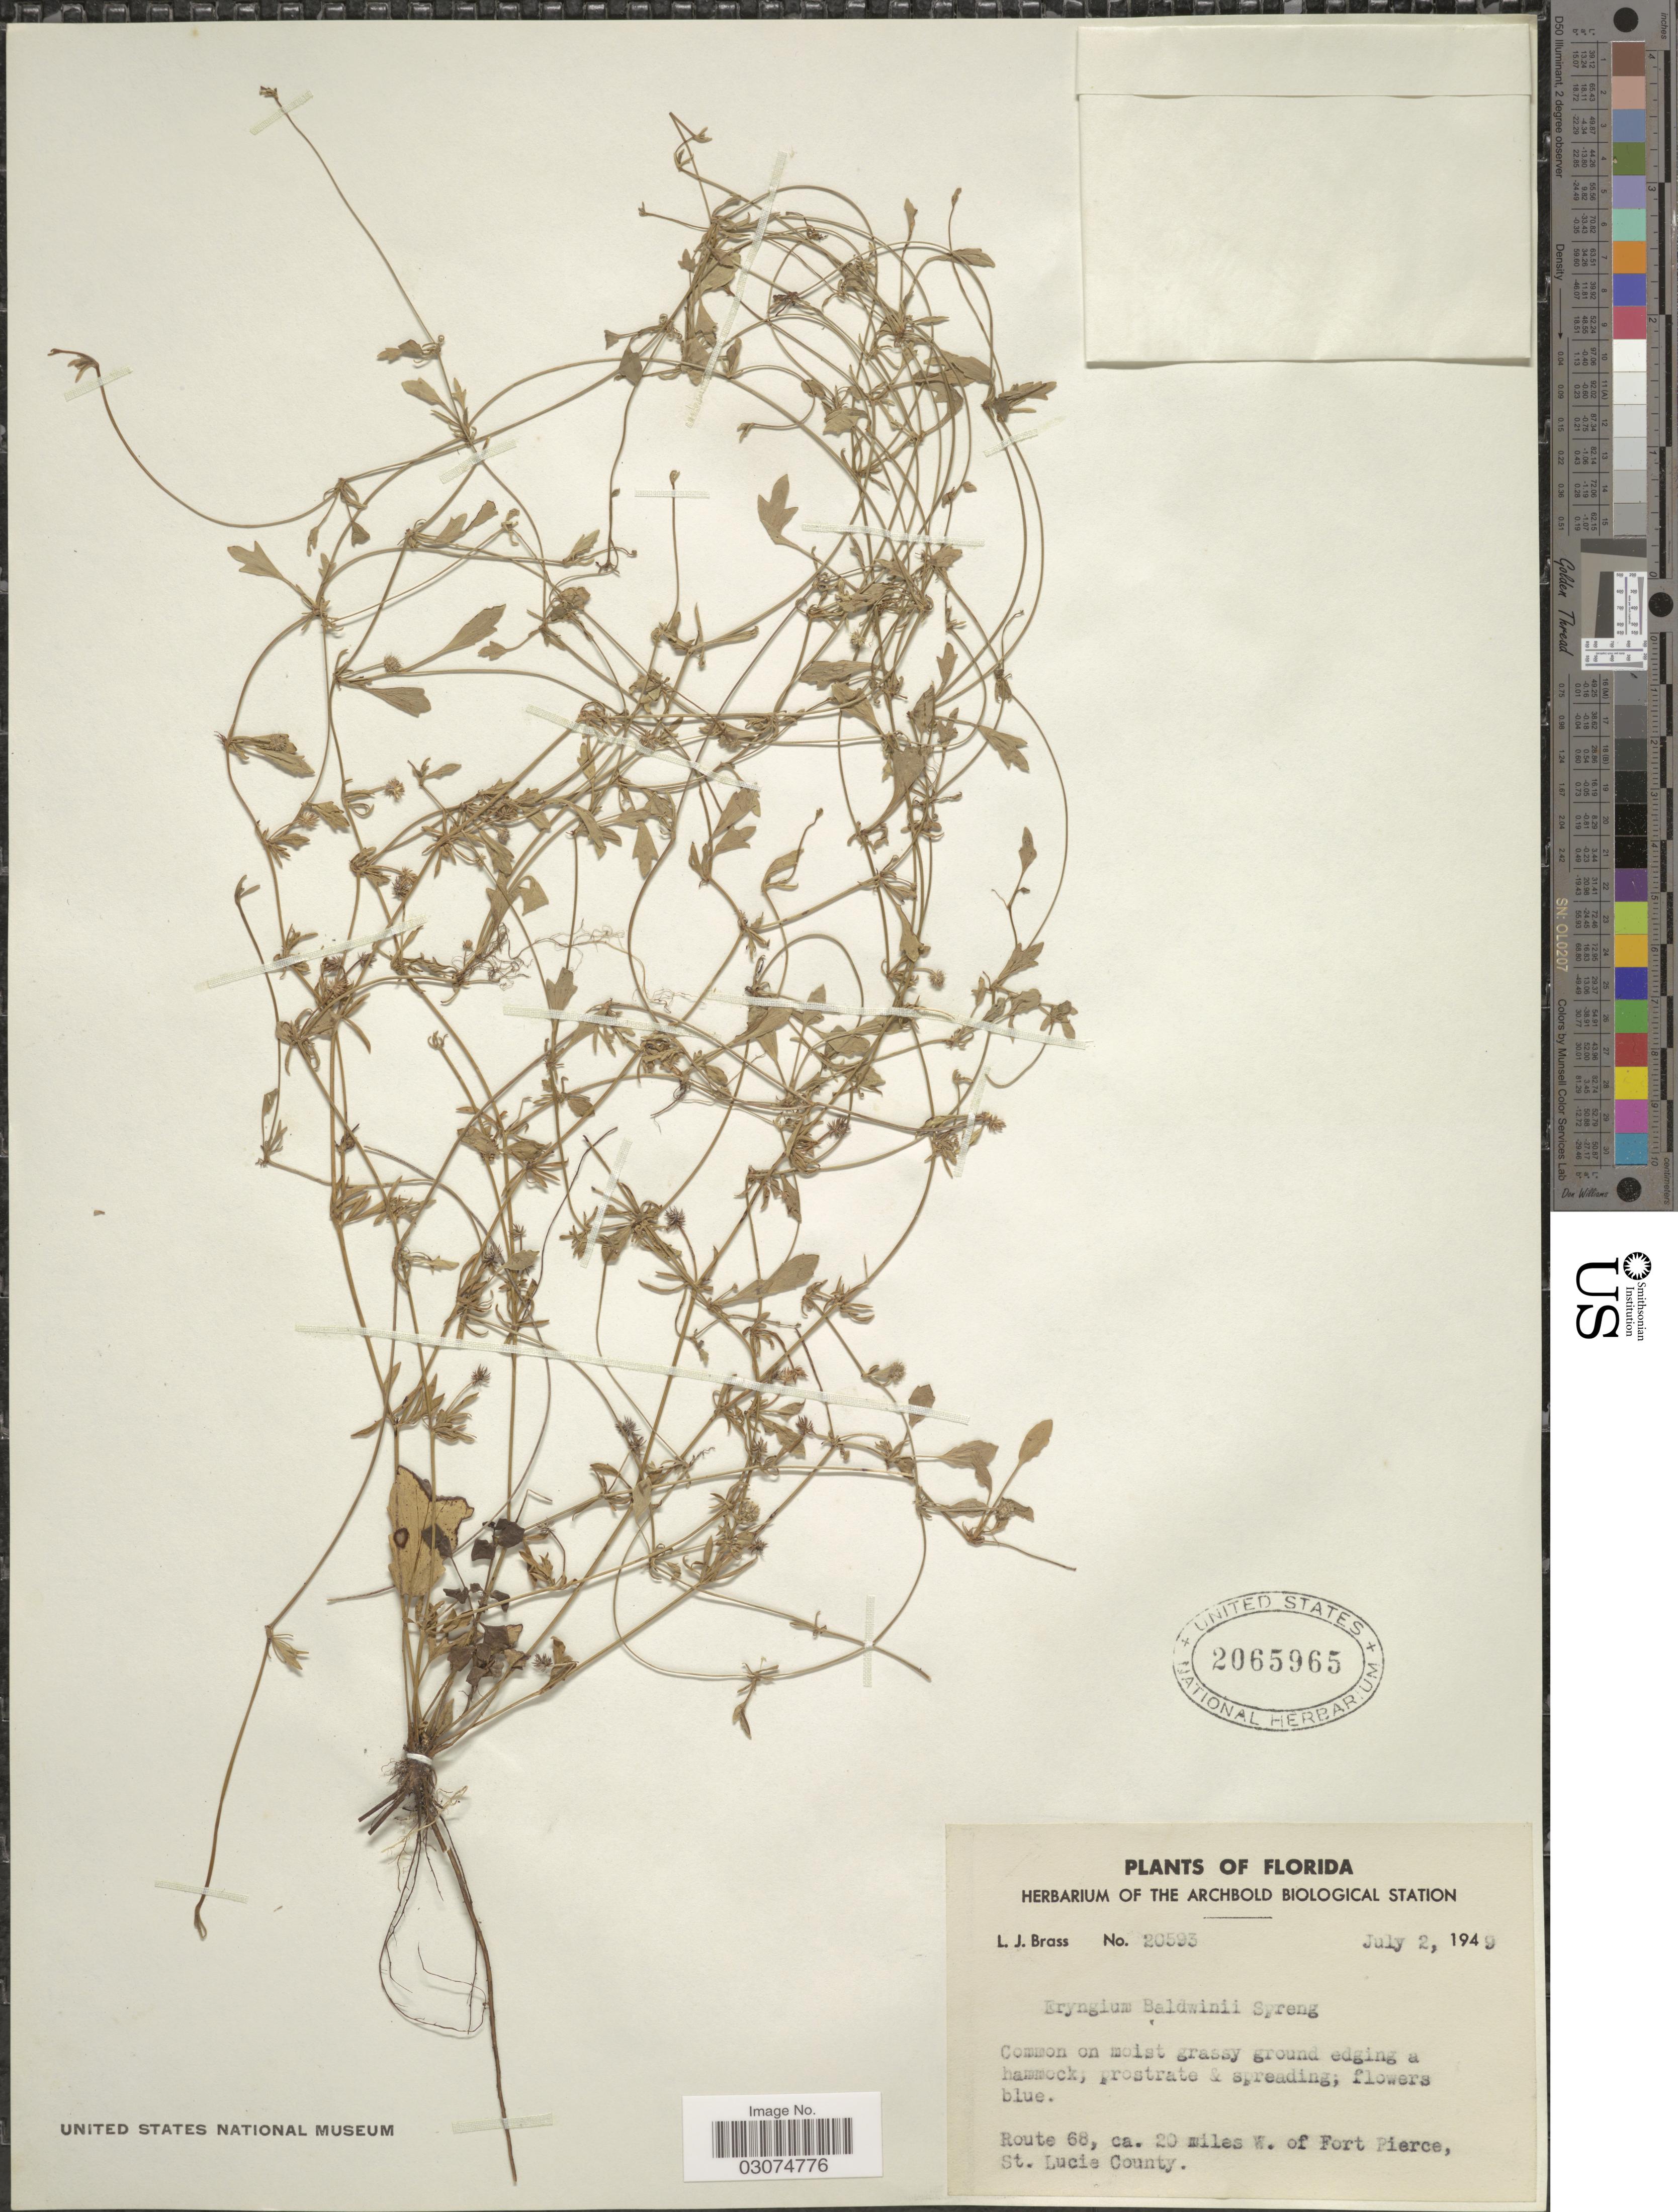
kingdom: Plantae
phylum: Tracheophyta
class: Magnoliopsida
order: Apiales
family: Apiaceae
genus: Eryngium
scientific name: Eryngium baldwinii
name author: Spreng.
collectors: L. J. Brass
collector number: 20593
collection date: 1949-07-02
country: United States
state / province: Florida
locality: Route 68, ca. 20 miles W. of Fort Pierce, St. Lucie County.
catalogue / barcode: US 2065965